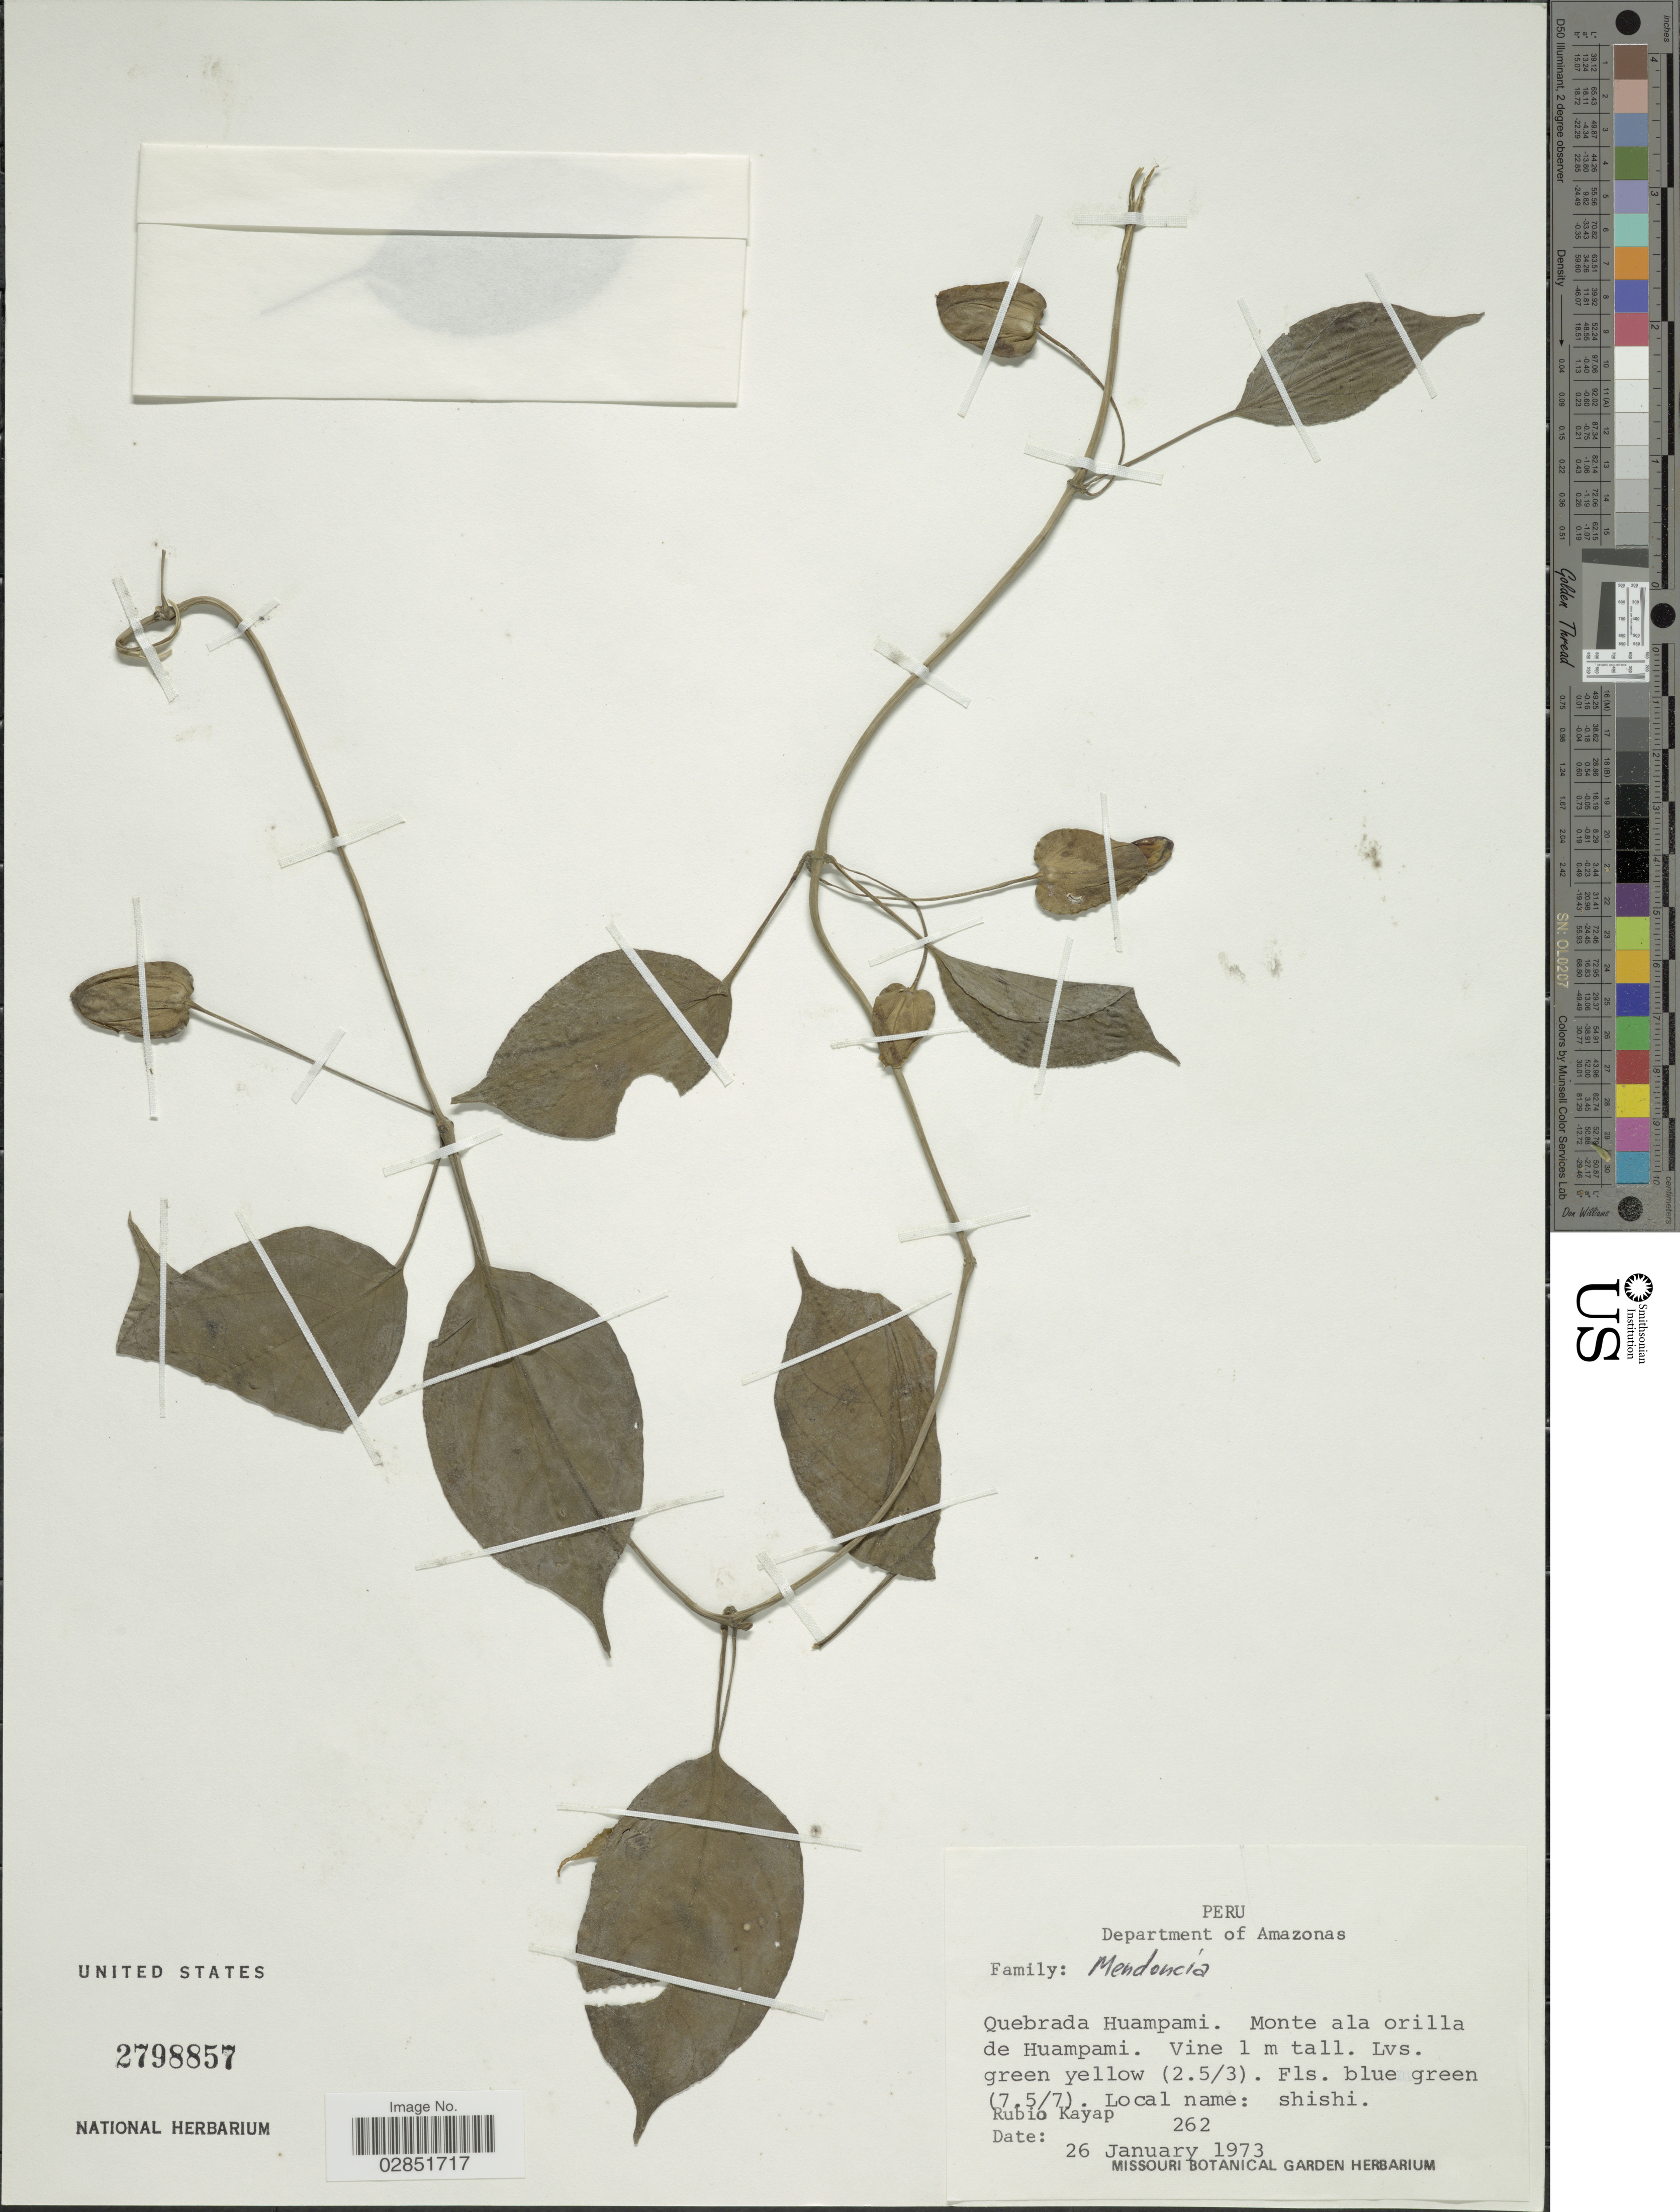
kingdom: Plantae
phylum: Tracheophyta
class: Magnoliopsida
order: Lamiales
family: Acanthaceae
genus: Mendoncia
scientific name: Mendoncia sp.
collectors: R. Kayap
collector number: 262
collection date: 1973-01-26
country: Peru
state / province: Amazonas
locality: Department of Amazonas. Quebrada Huampami. Monte ala orilla de Huampami.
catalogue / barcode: US 2798857